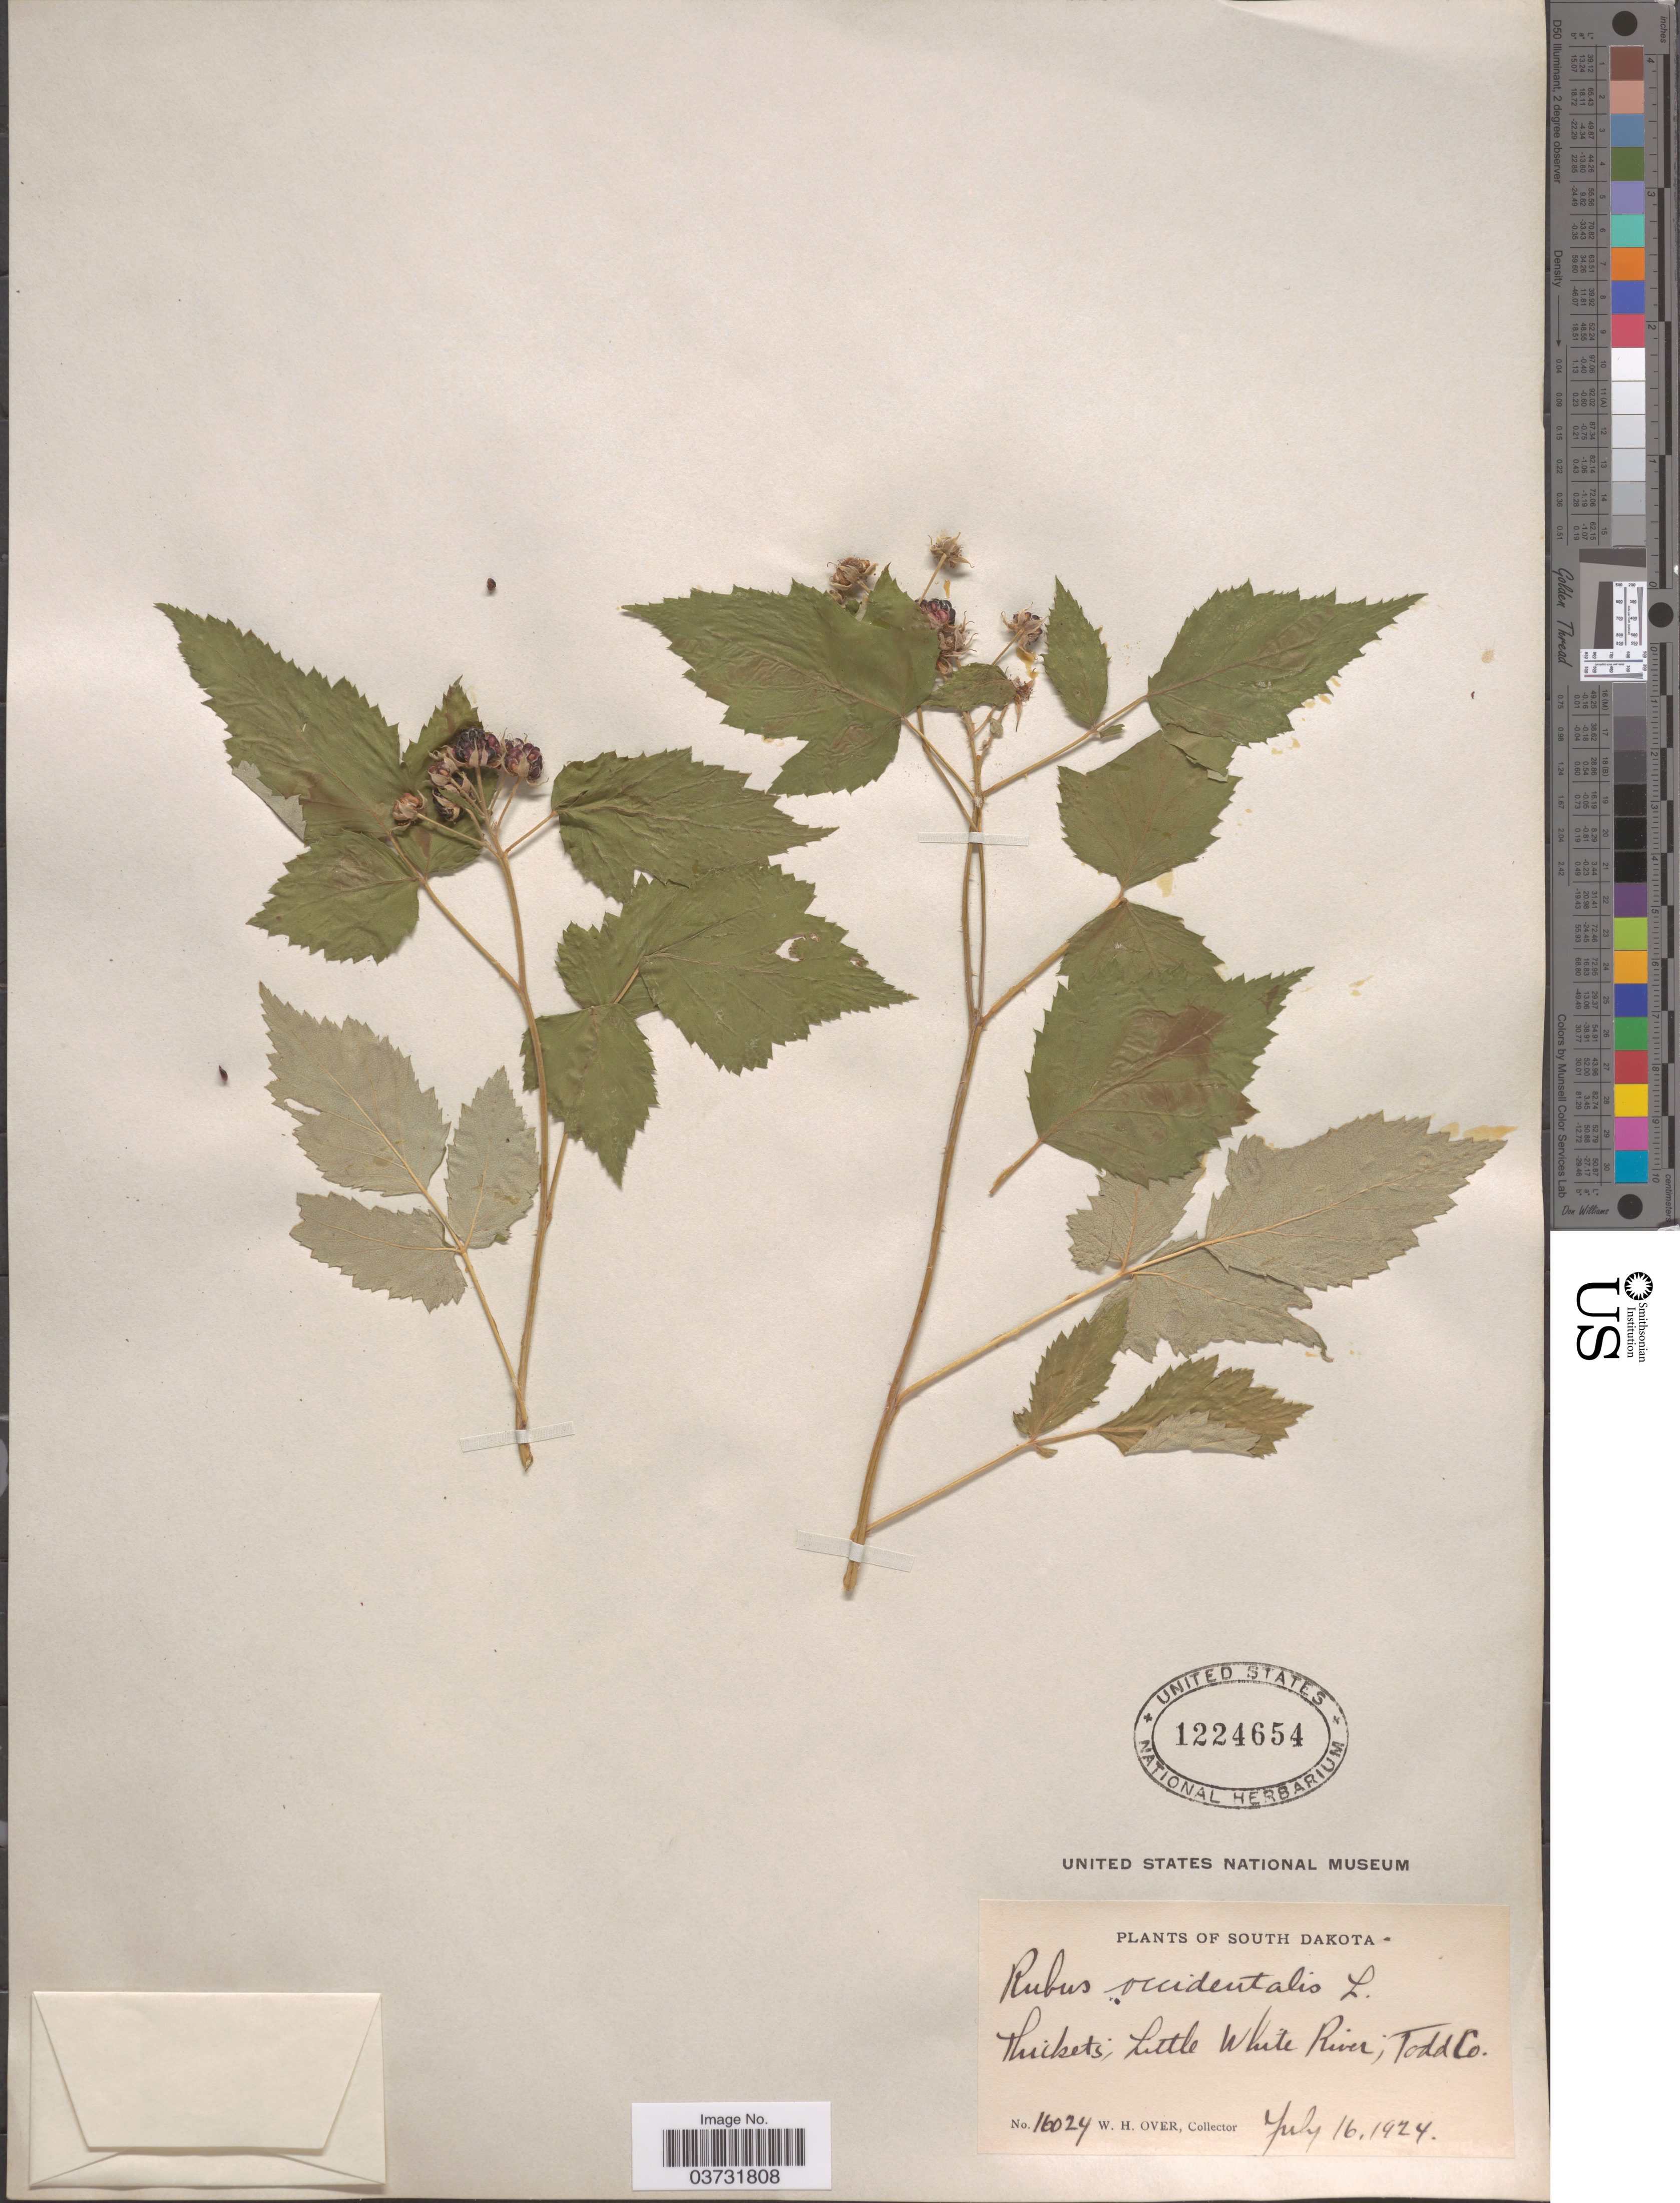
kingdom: Plantae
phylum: Tracheophyta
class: Magnoliopsida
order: Rosales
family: Rosaceae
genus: Rubus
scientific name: Rubus occidentalis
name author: L.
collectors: W. Over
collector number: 16024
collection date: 1924-07-16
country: United States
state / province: South Dakota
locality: Little White River, Todd Co.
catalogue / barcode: US 1224654